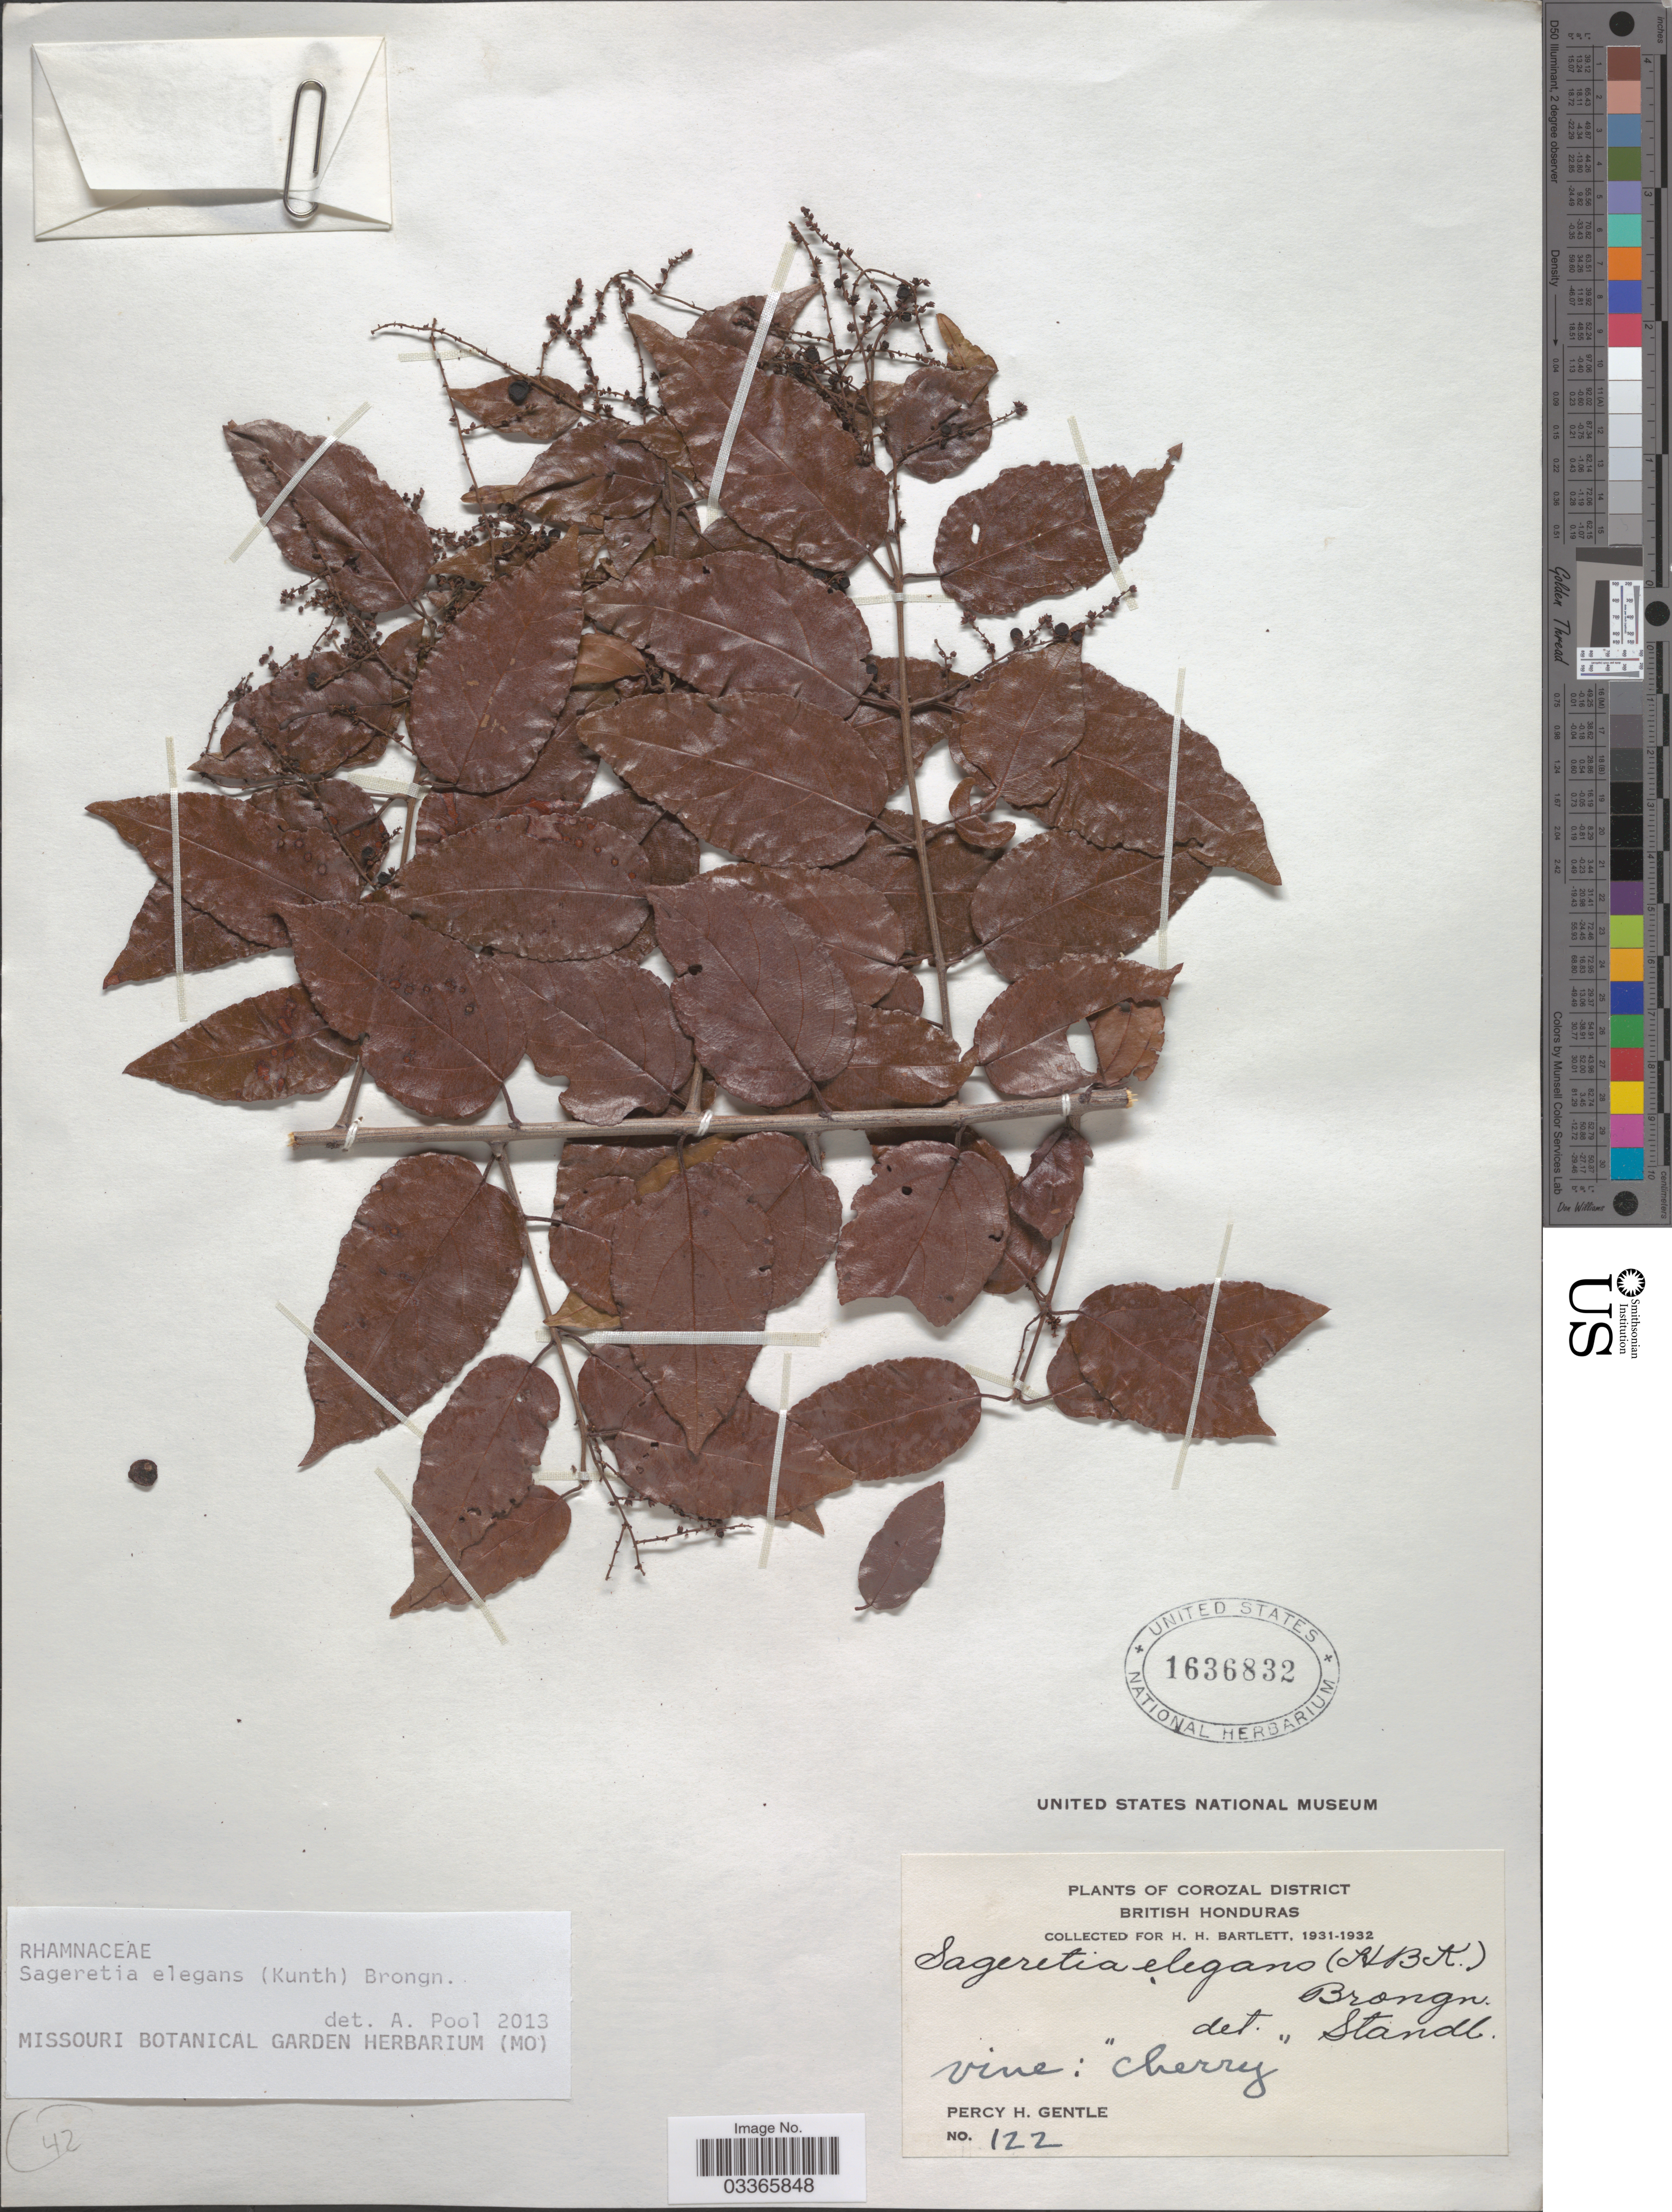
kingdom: Plantae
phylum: Tracheophyta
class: Magnoliopsida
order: Rosales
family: Rhamnaceae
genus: Sageretia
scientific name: Sageretia elegans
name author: (Kunth) Brongn.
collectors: P. H. Gentle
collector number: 122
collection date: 1931/1932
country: Belize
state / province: Corozal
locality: Corozal District. British Honduras.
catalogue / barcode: US 1636832